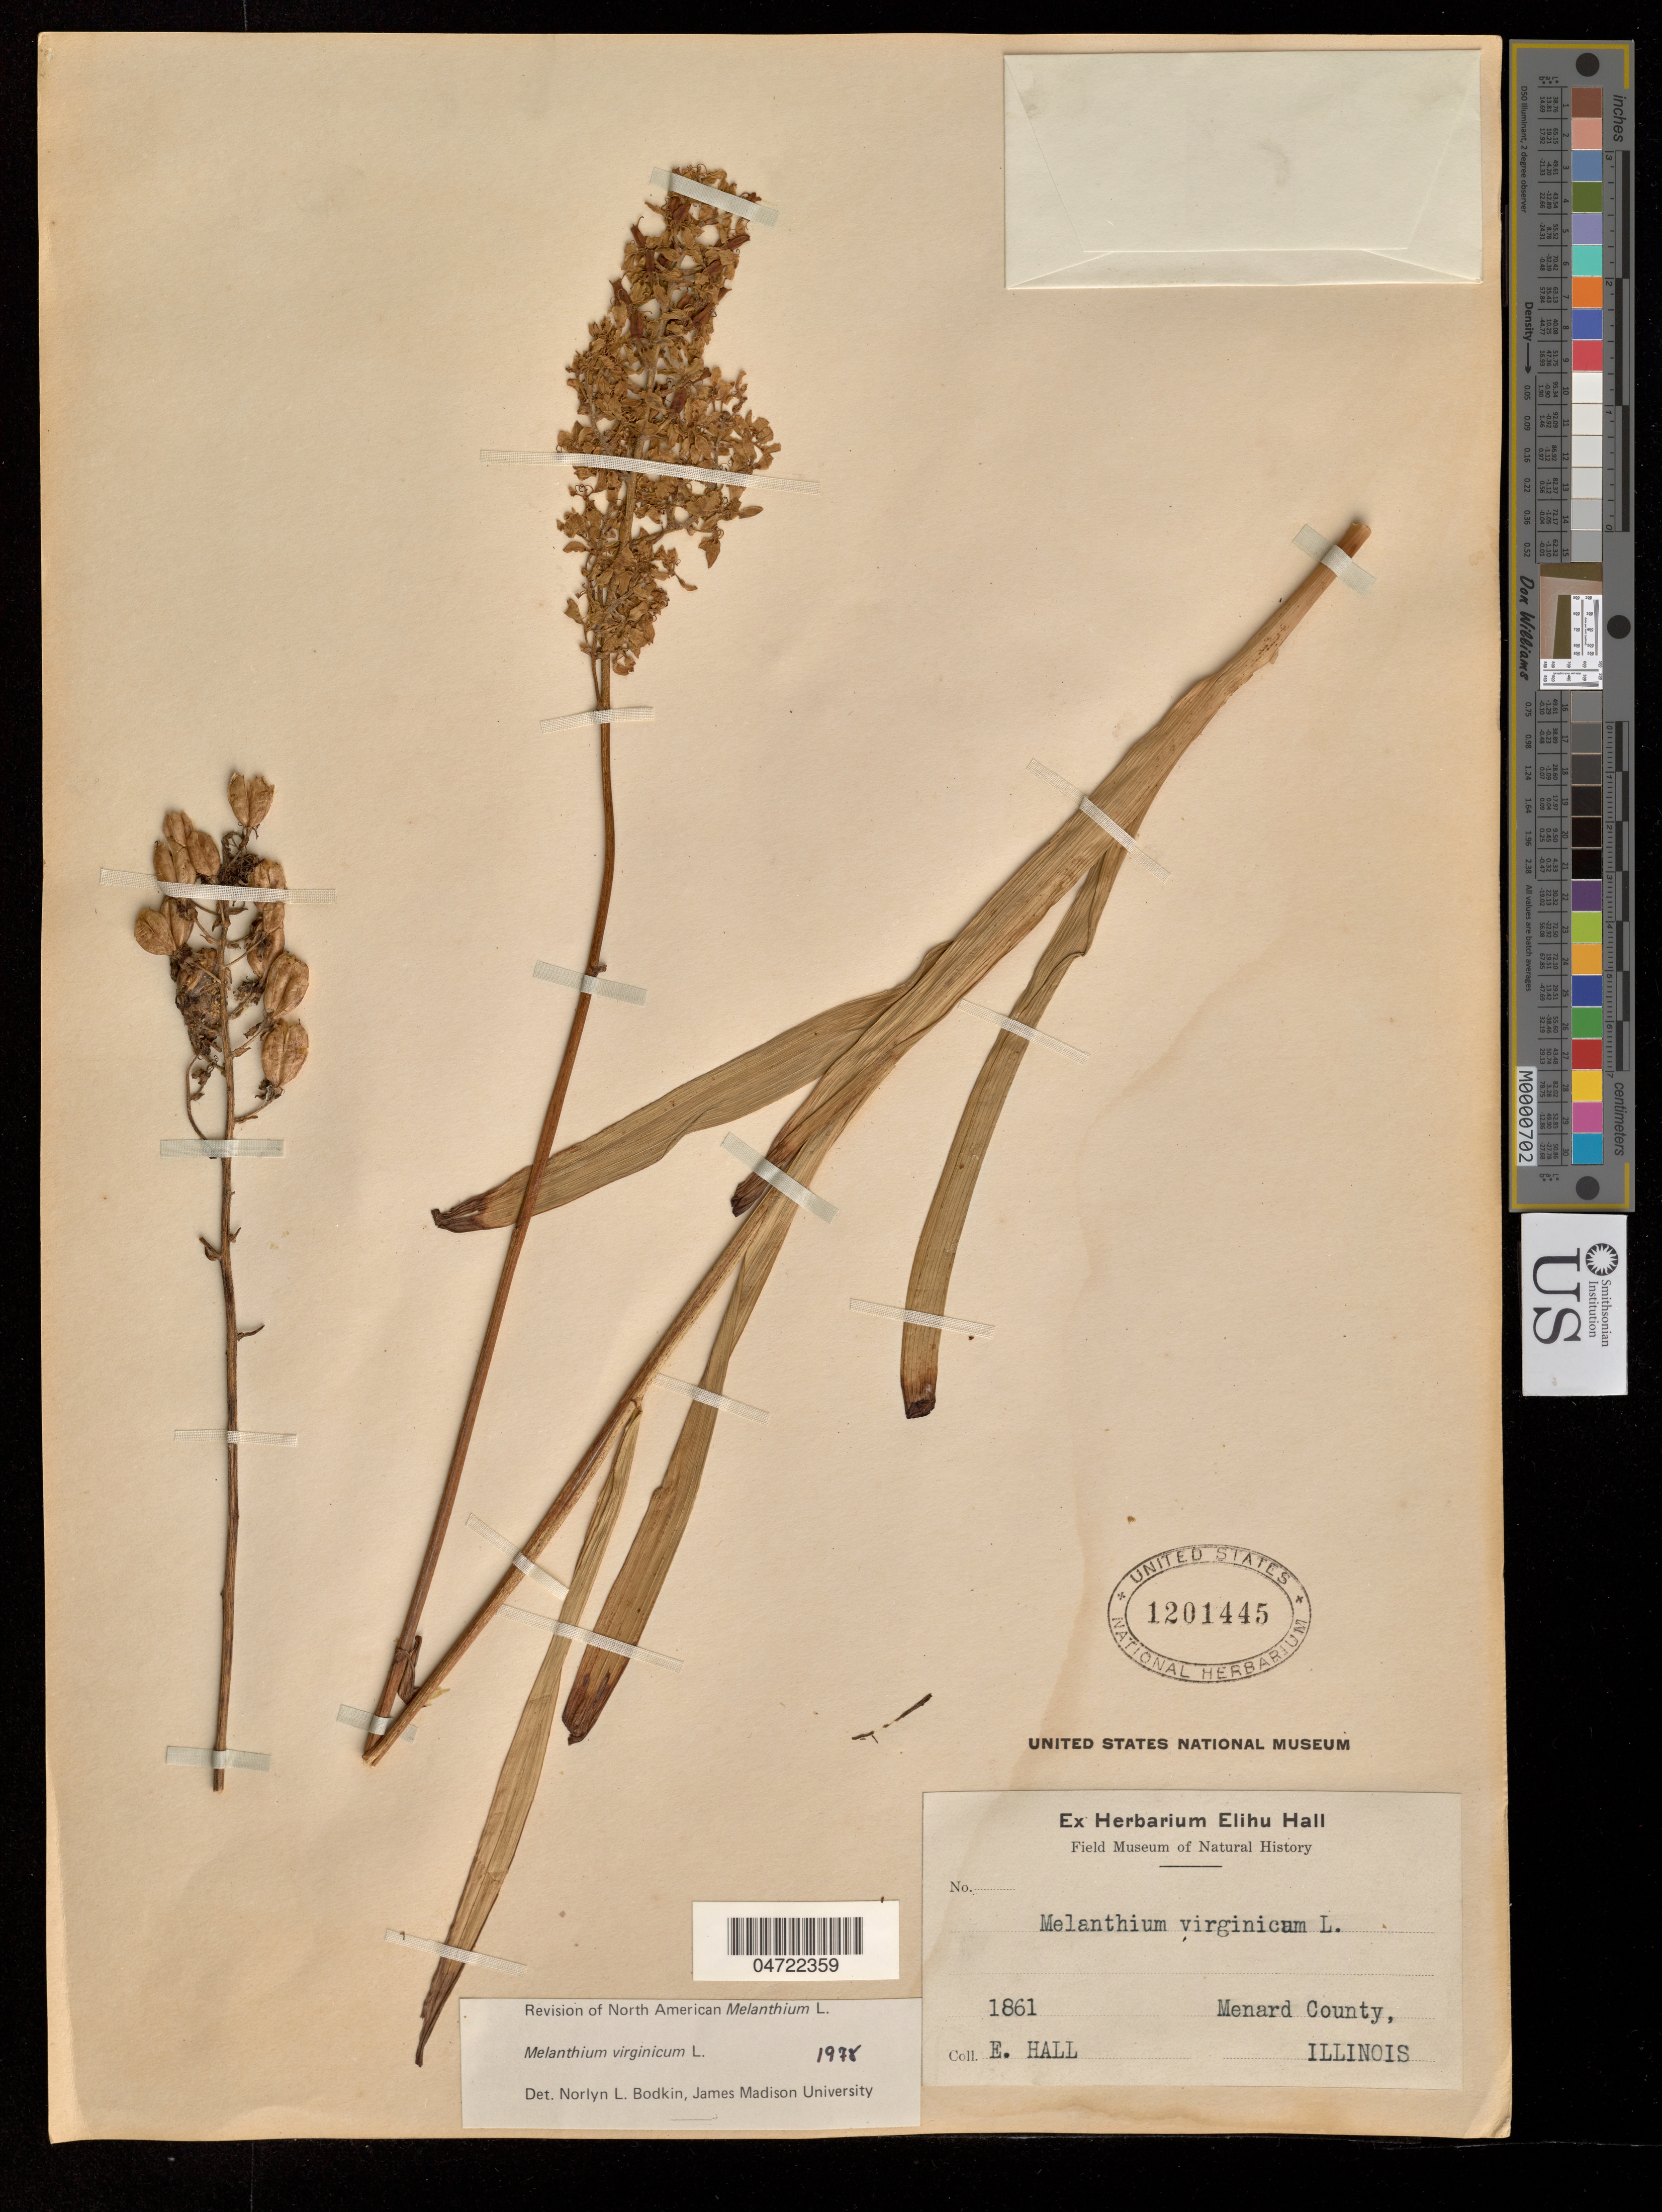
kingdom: Plantae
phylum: Tracheophyta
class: Liliopsida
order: Liliales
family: Melanthiaceae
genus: Melanthium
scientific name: Melanthium virginicum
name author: L.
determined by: Bodkin, N. L.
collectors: E. Hall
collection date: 1861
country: United States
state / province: Illinois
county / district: Menard County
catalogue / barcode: US 1201445